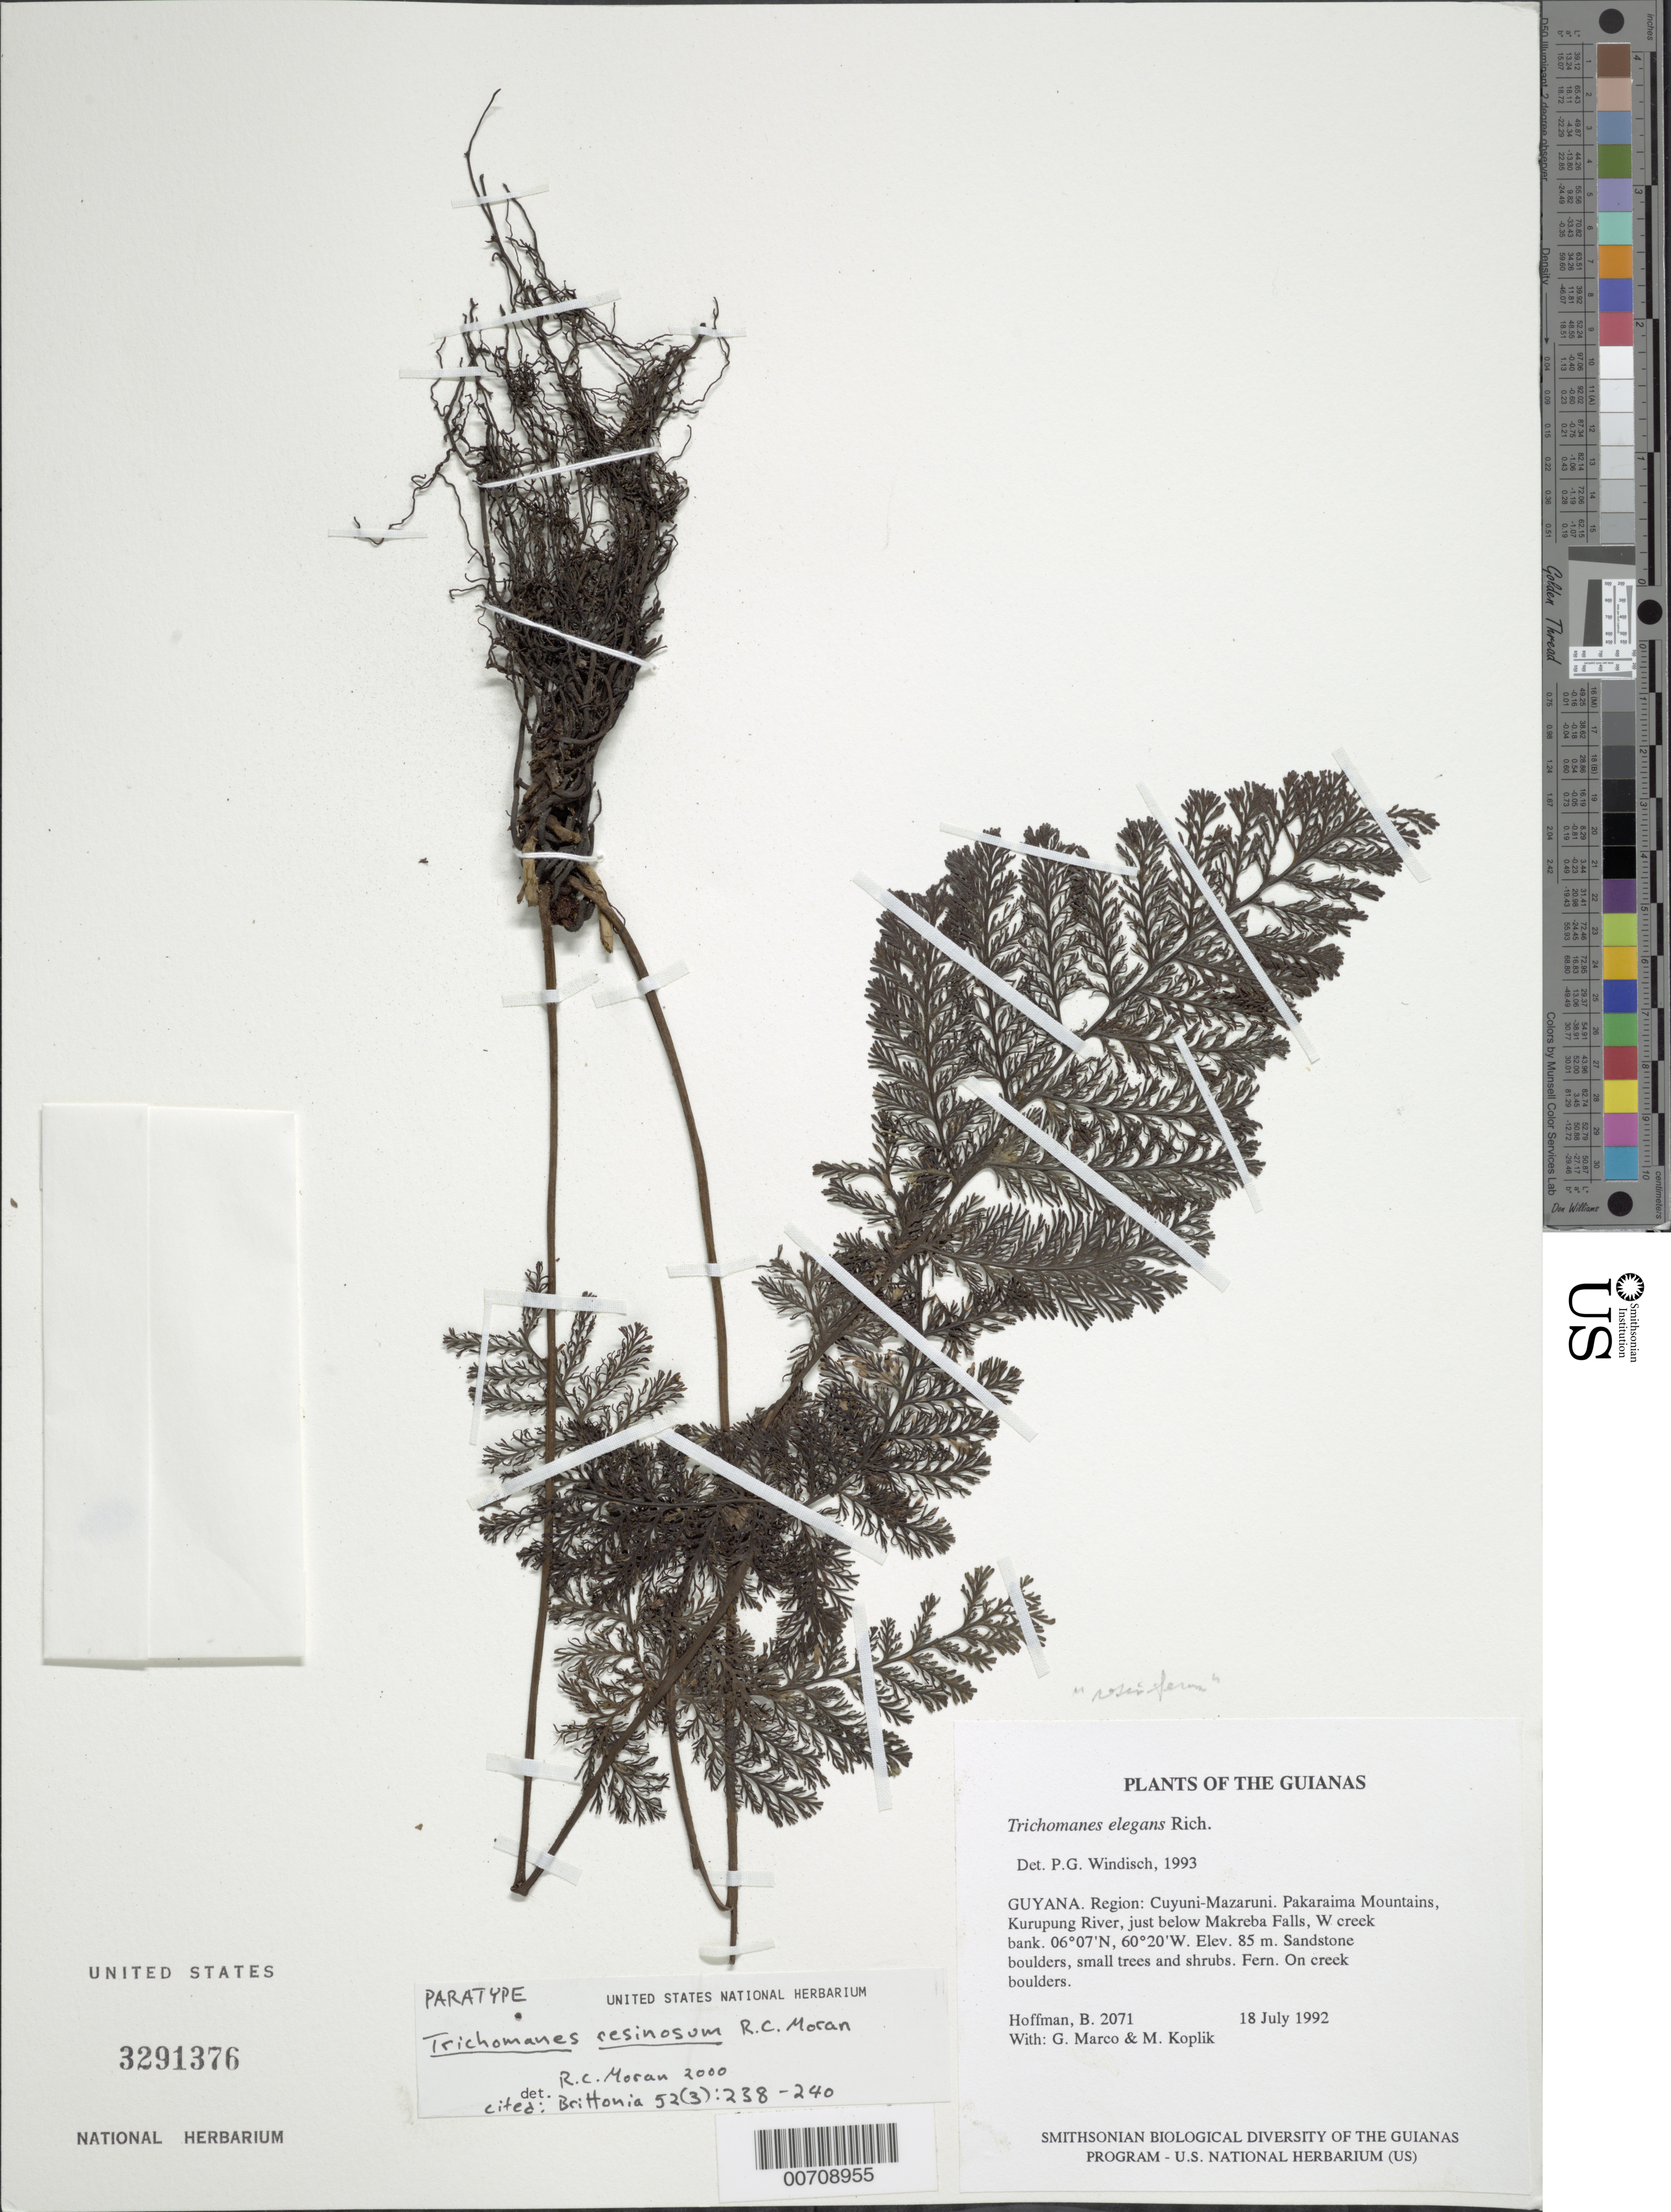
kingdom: Plantae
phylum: Tracheophyta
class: Polypodiopsida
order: Hymenophyllales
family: Hymenophyllaceae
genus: Trichomanes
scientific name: Trichomanes resinosum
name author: R.C. Moran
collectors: B. Hoffman, G. Marco & M. Koplik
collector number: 2071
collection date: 1992-07-18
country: Guyana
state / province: Cuyuni-Mazaruni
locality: Pakaraima Mountains, Kurupung River, just below Makreba Falls, W creek bank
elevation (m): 85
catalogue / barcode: US 3291376